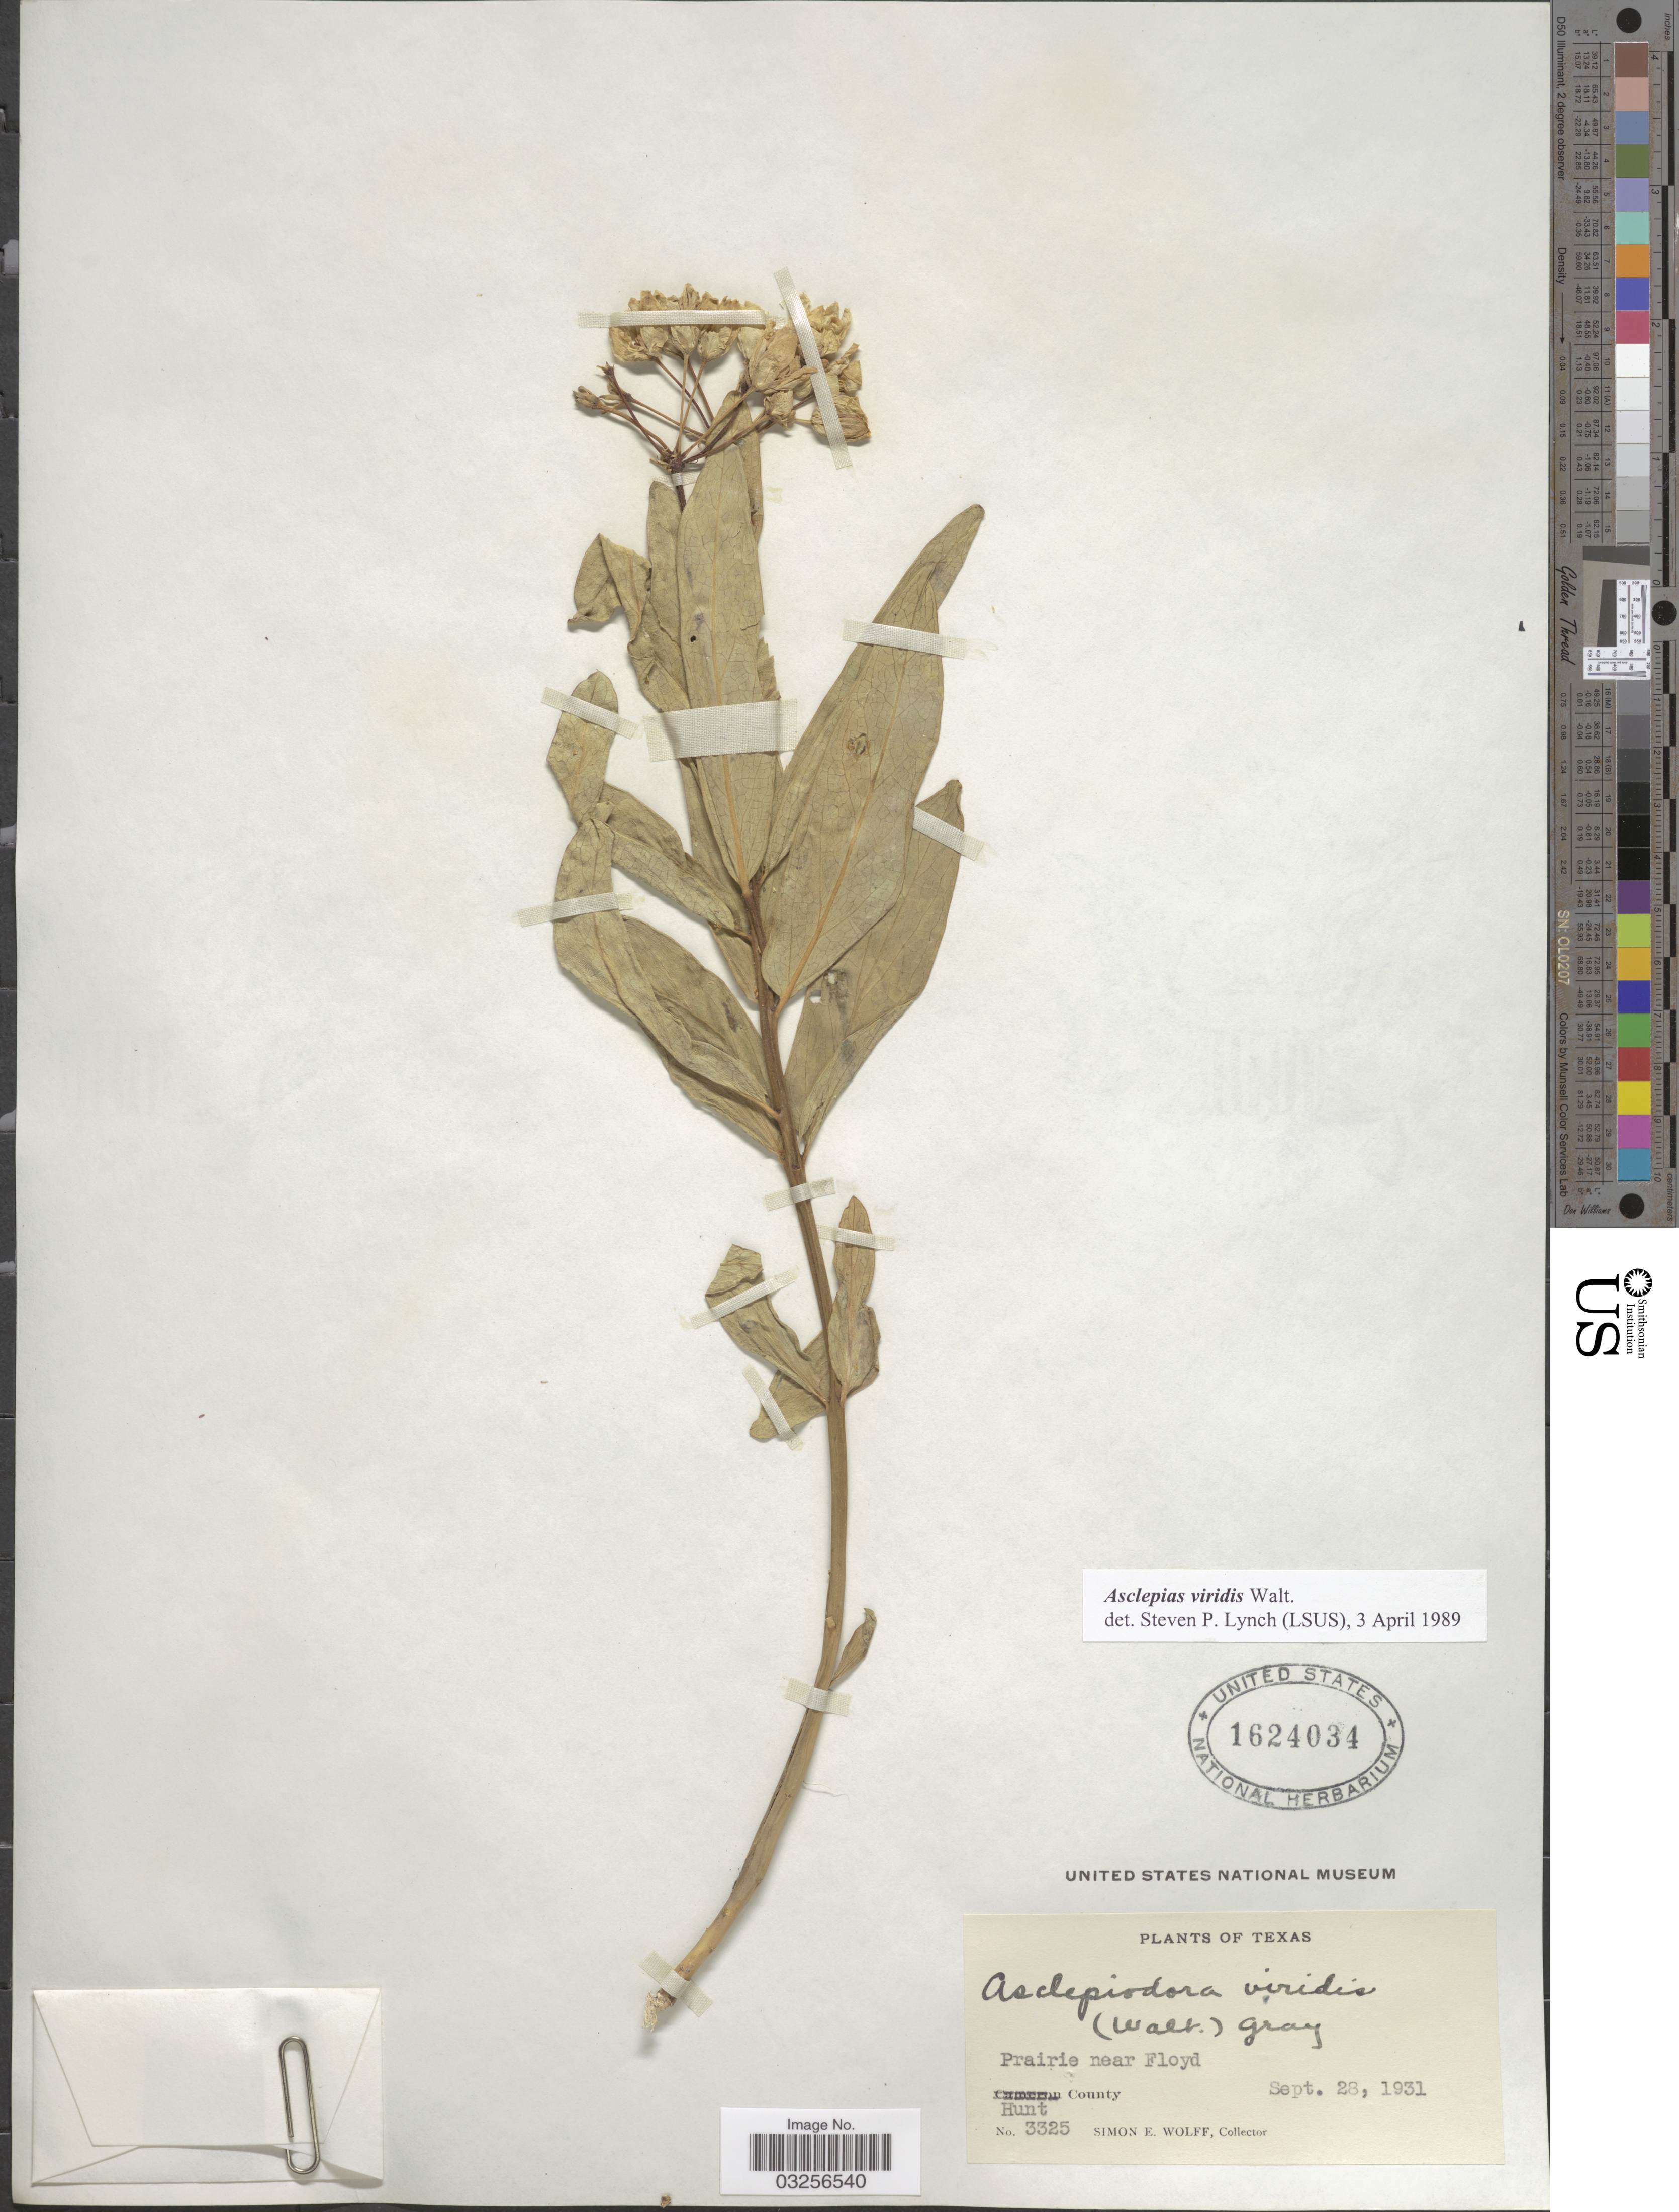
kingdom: Plantae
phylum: Tracheophyta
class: Magnoliopsida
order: Gentianales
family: Apocynaceae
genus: Asclepias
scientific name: Asclepias viridis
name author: Walter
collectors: S. E. Wolff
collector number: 3325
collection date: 1931-09-28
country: United States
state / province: Texas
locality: Prairie near Floyd. Hunt County.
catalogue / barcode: US 1624034